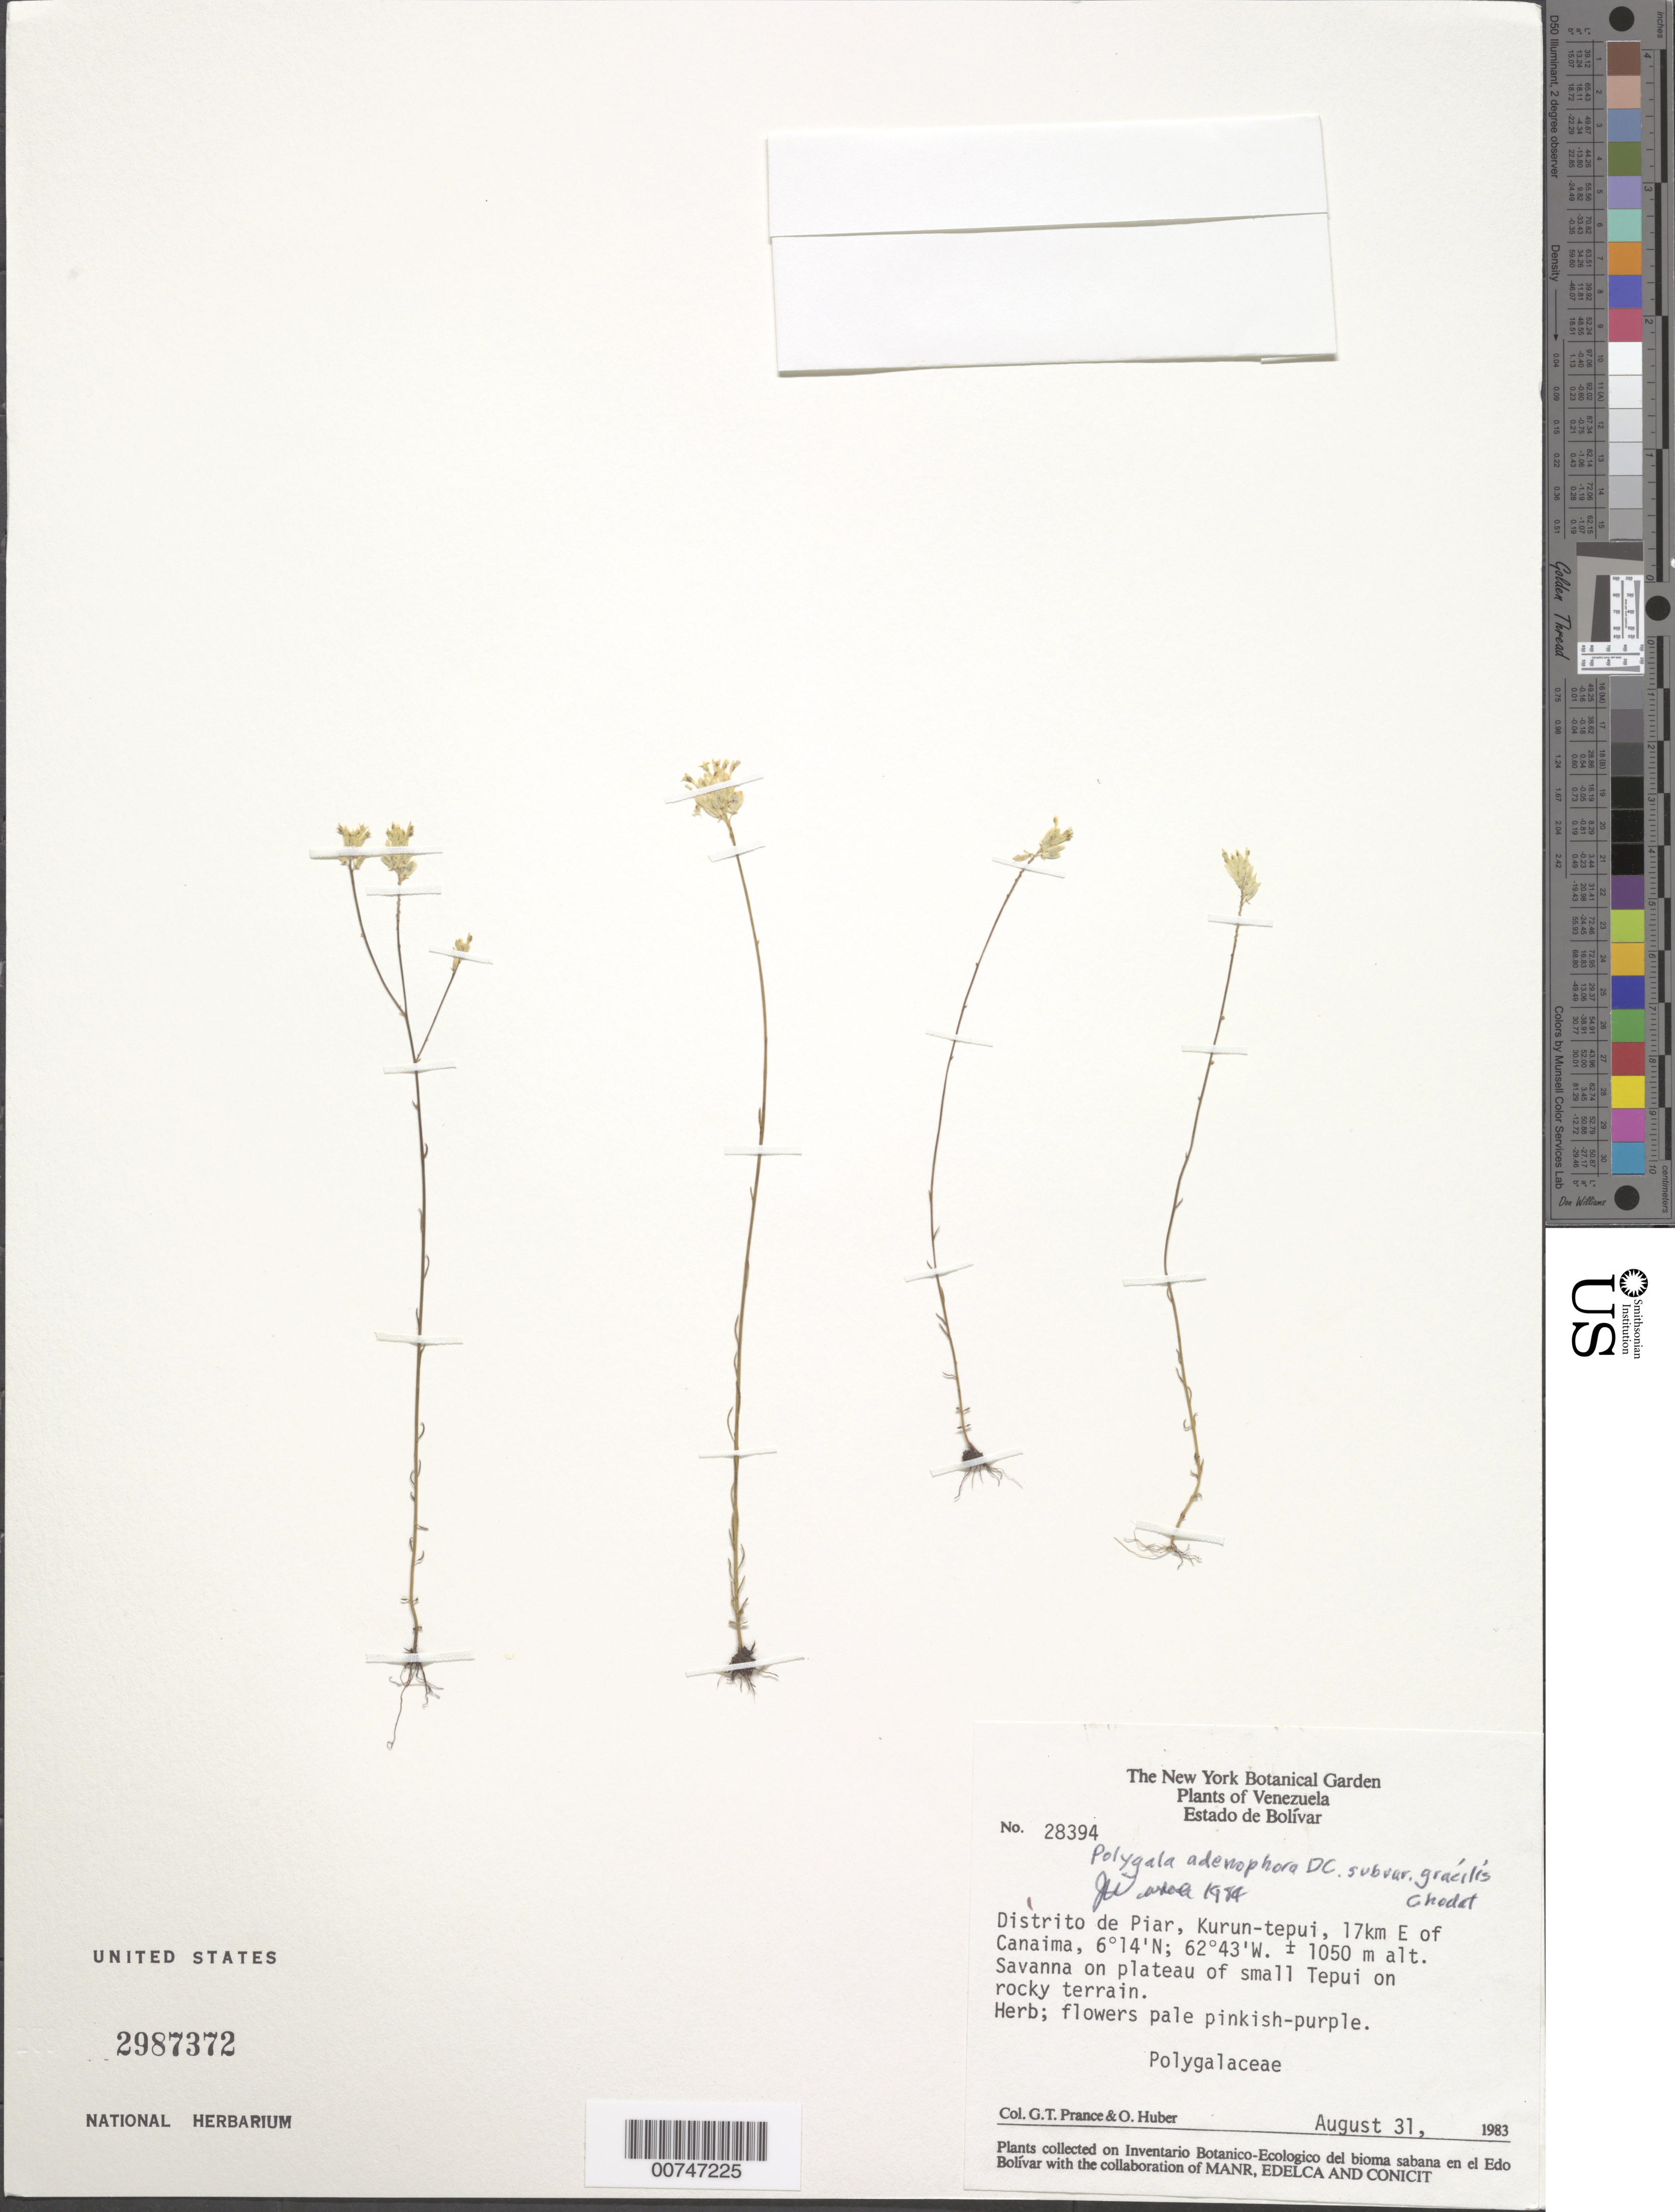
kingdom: Plantae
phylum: Tracheophyta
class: Magnoliopsida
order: Fabales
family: Polygalaceae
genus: Polygala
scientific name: Polygala adenophora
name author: DC.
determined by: Wurdack, John J., (US), US (UNITED STATES)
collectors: G. T. Prance & O. Huber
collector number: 28394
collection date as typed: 31-Aug-83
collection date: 1983-08-31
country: Venezuela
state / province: Bolívar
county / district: Piar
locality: Cerro el Venado, 17 km E of Canaima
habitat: Savanna on plateau of small tepui in rocky terrain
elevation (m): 1050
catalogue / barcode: US 2987372